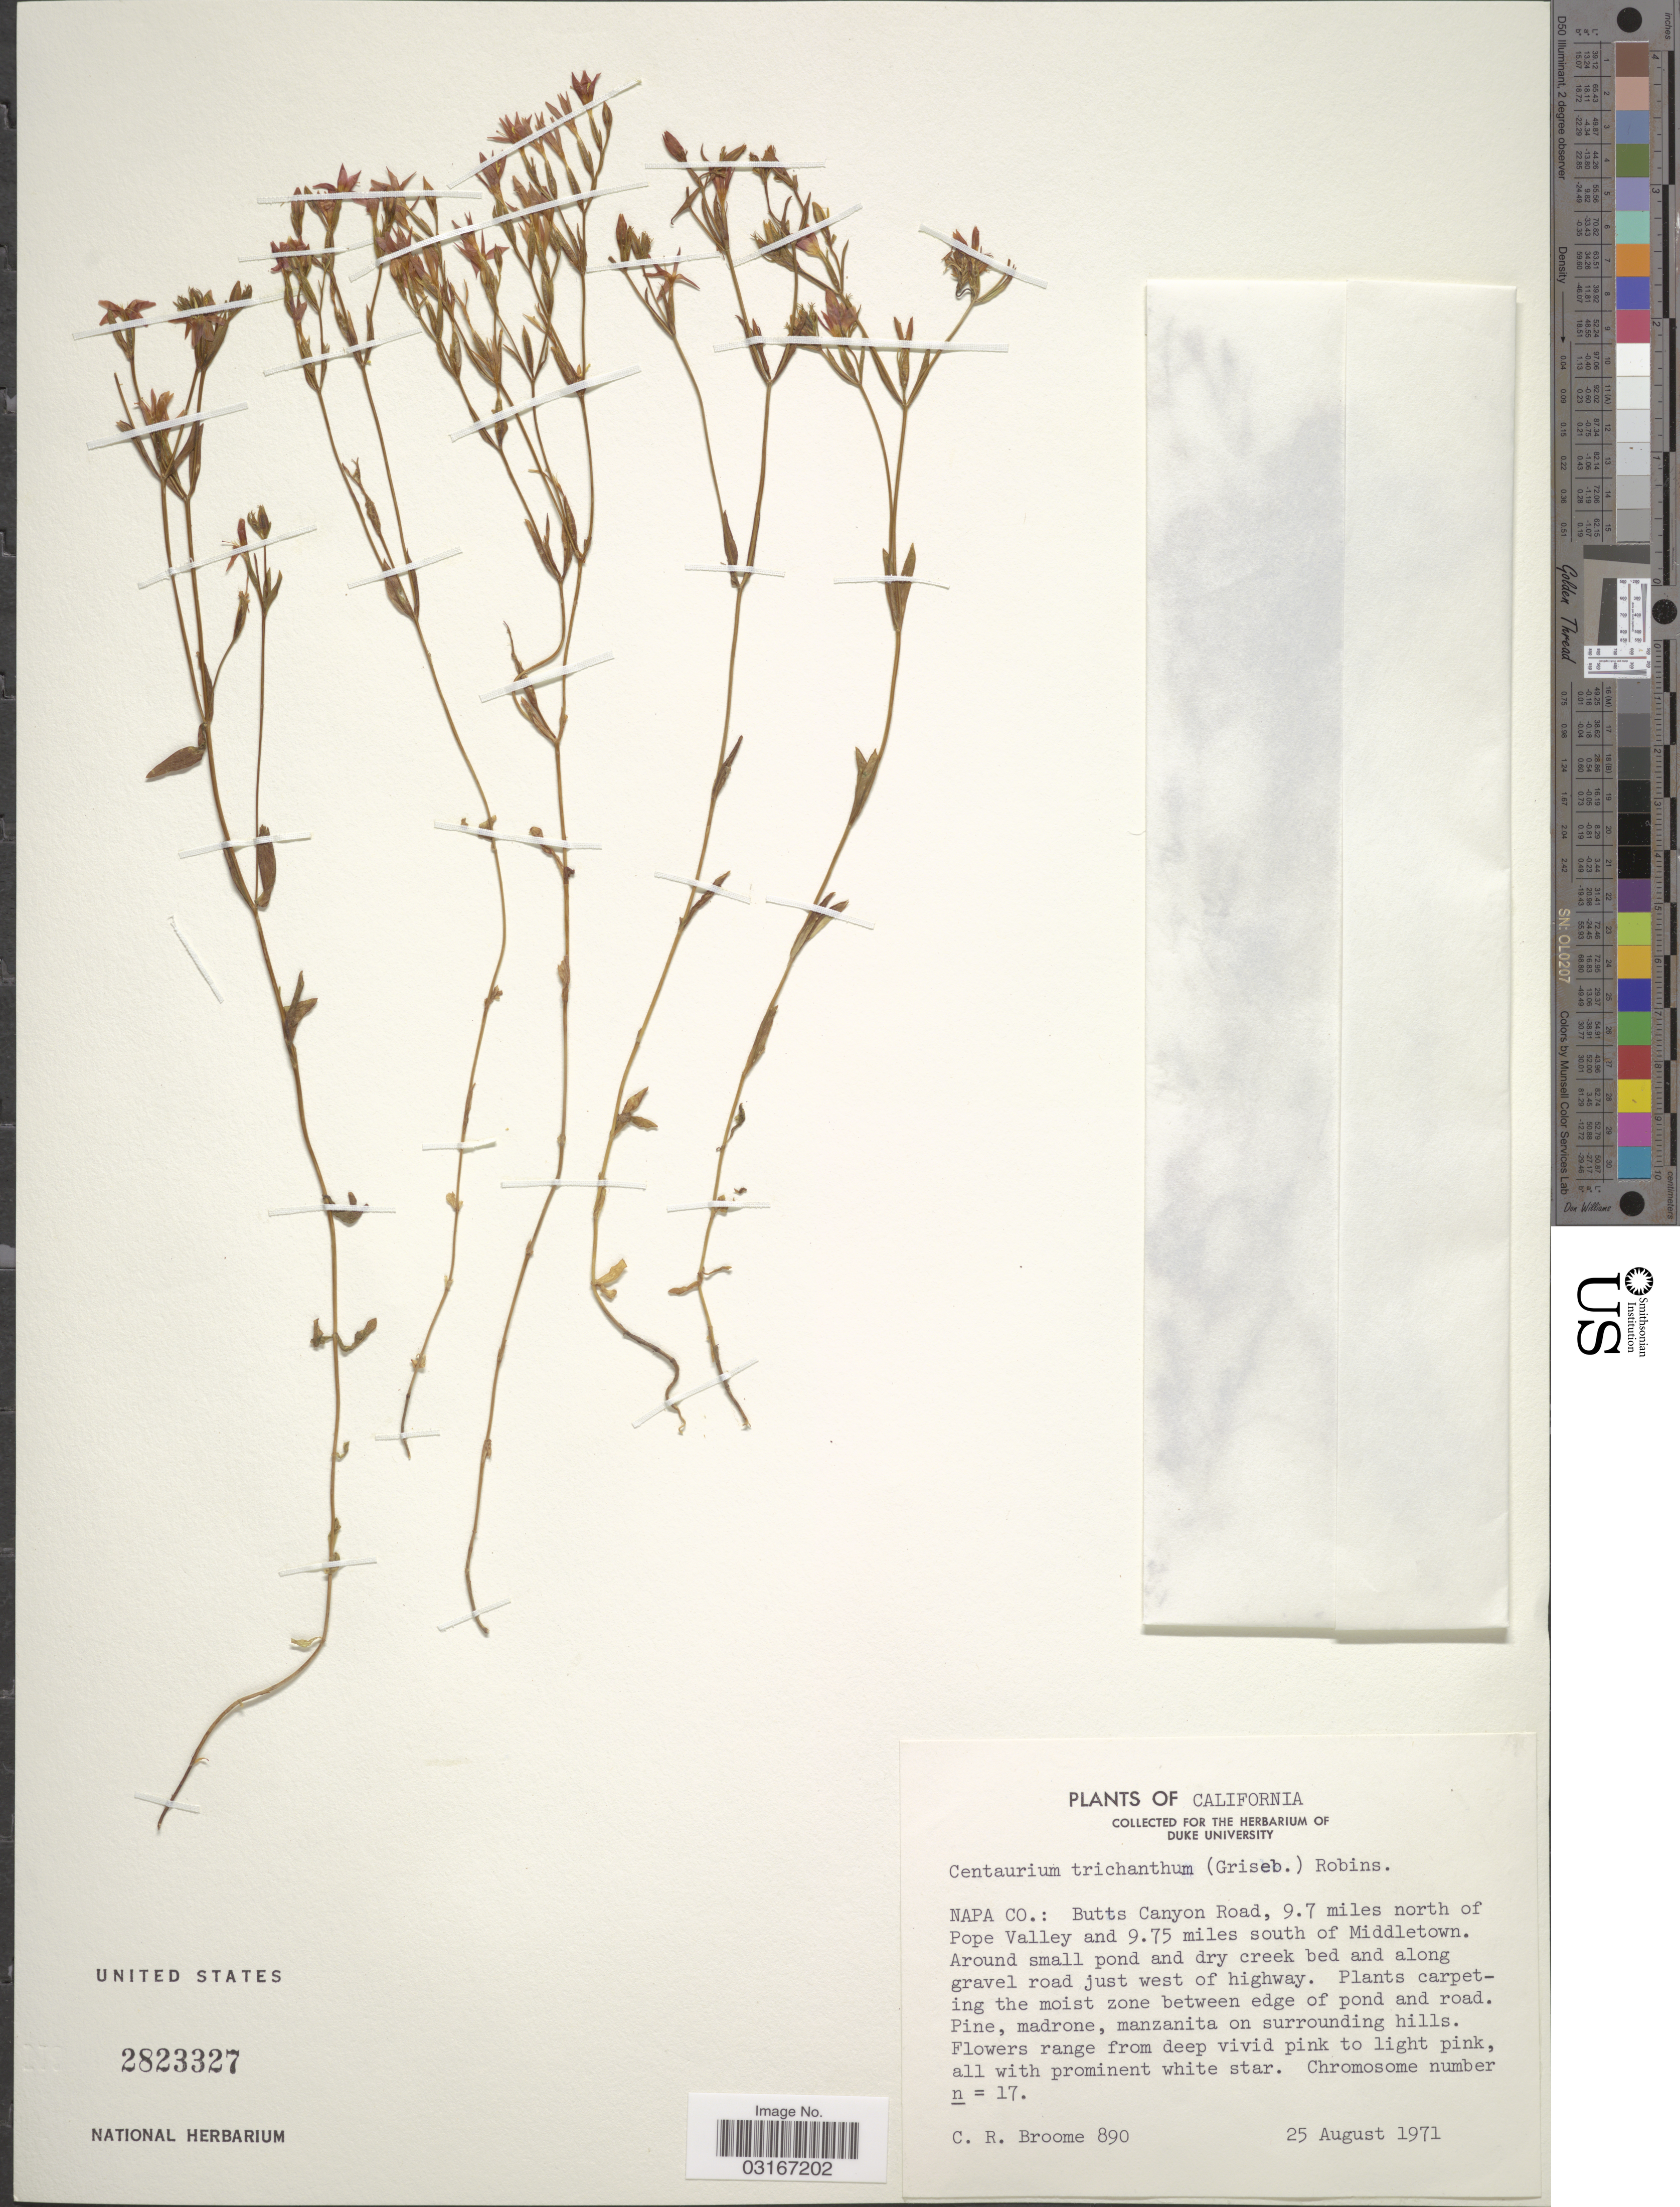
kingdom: Plantae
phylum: Tracheophyta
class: Magnoliopsida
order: Gentianales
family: Gentianaceae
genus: Centaurium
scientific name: Centaurium trichanthum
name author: (Griseb.) B.L. Rob.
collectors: C. R. Broome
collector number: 890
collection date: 1971-08-25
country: United States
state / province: California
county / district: Napa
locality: Napa Co.: Butts Canyon Road, 9.7 miles north of Pope Valley and 9.75 miles south of Middletown.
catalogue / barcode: US 2823327